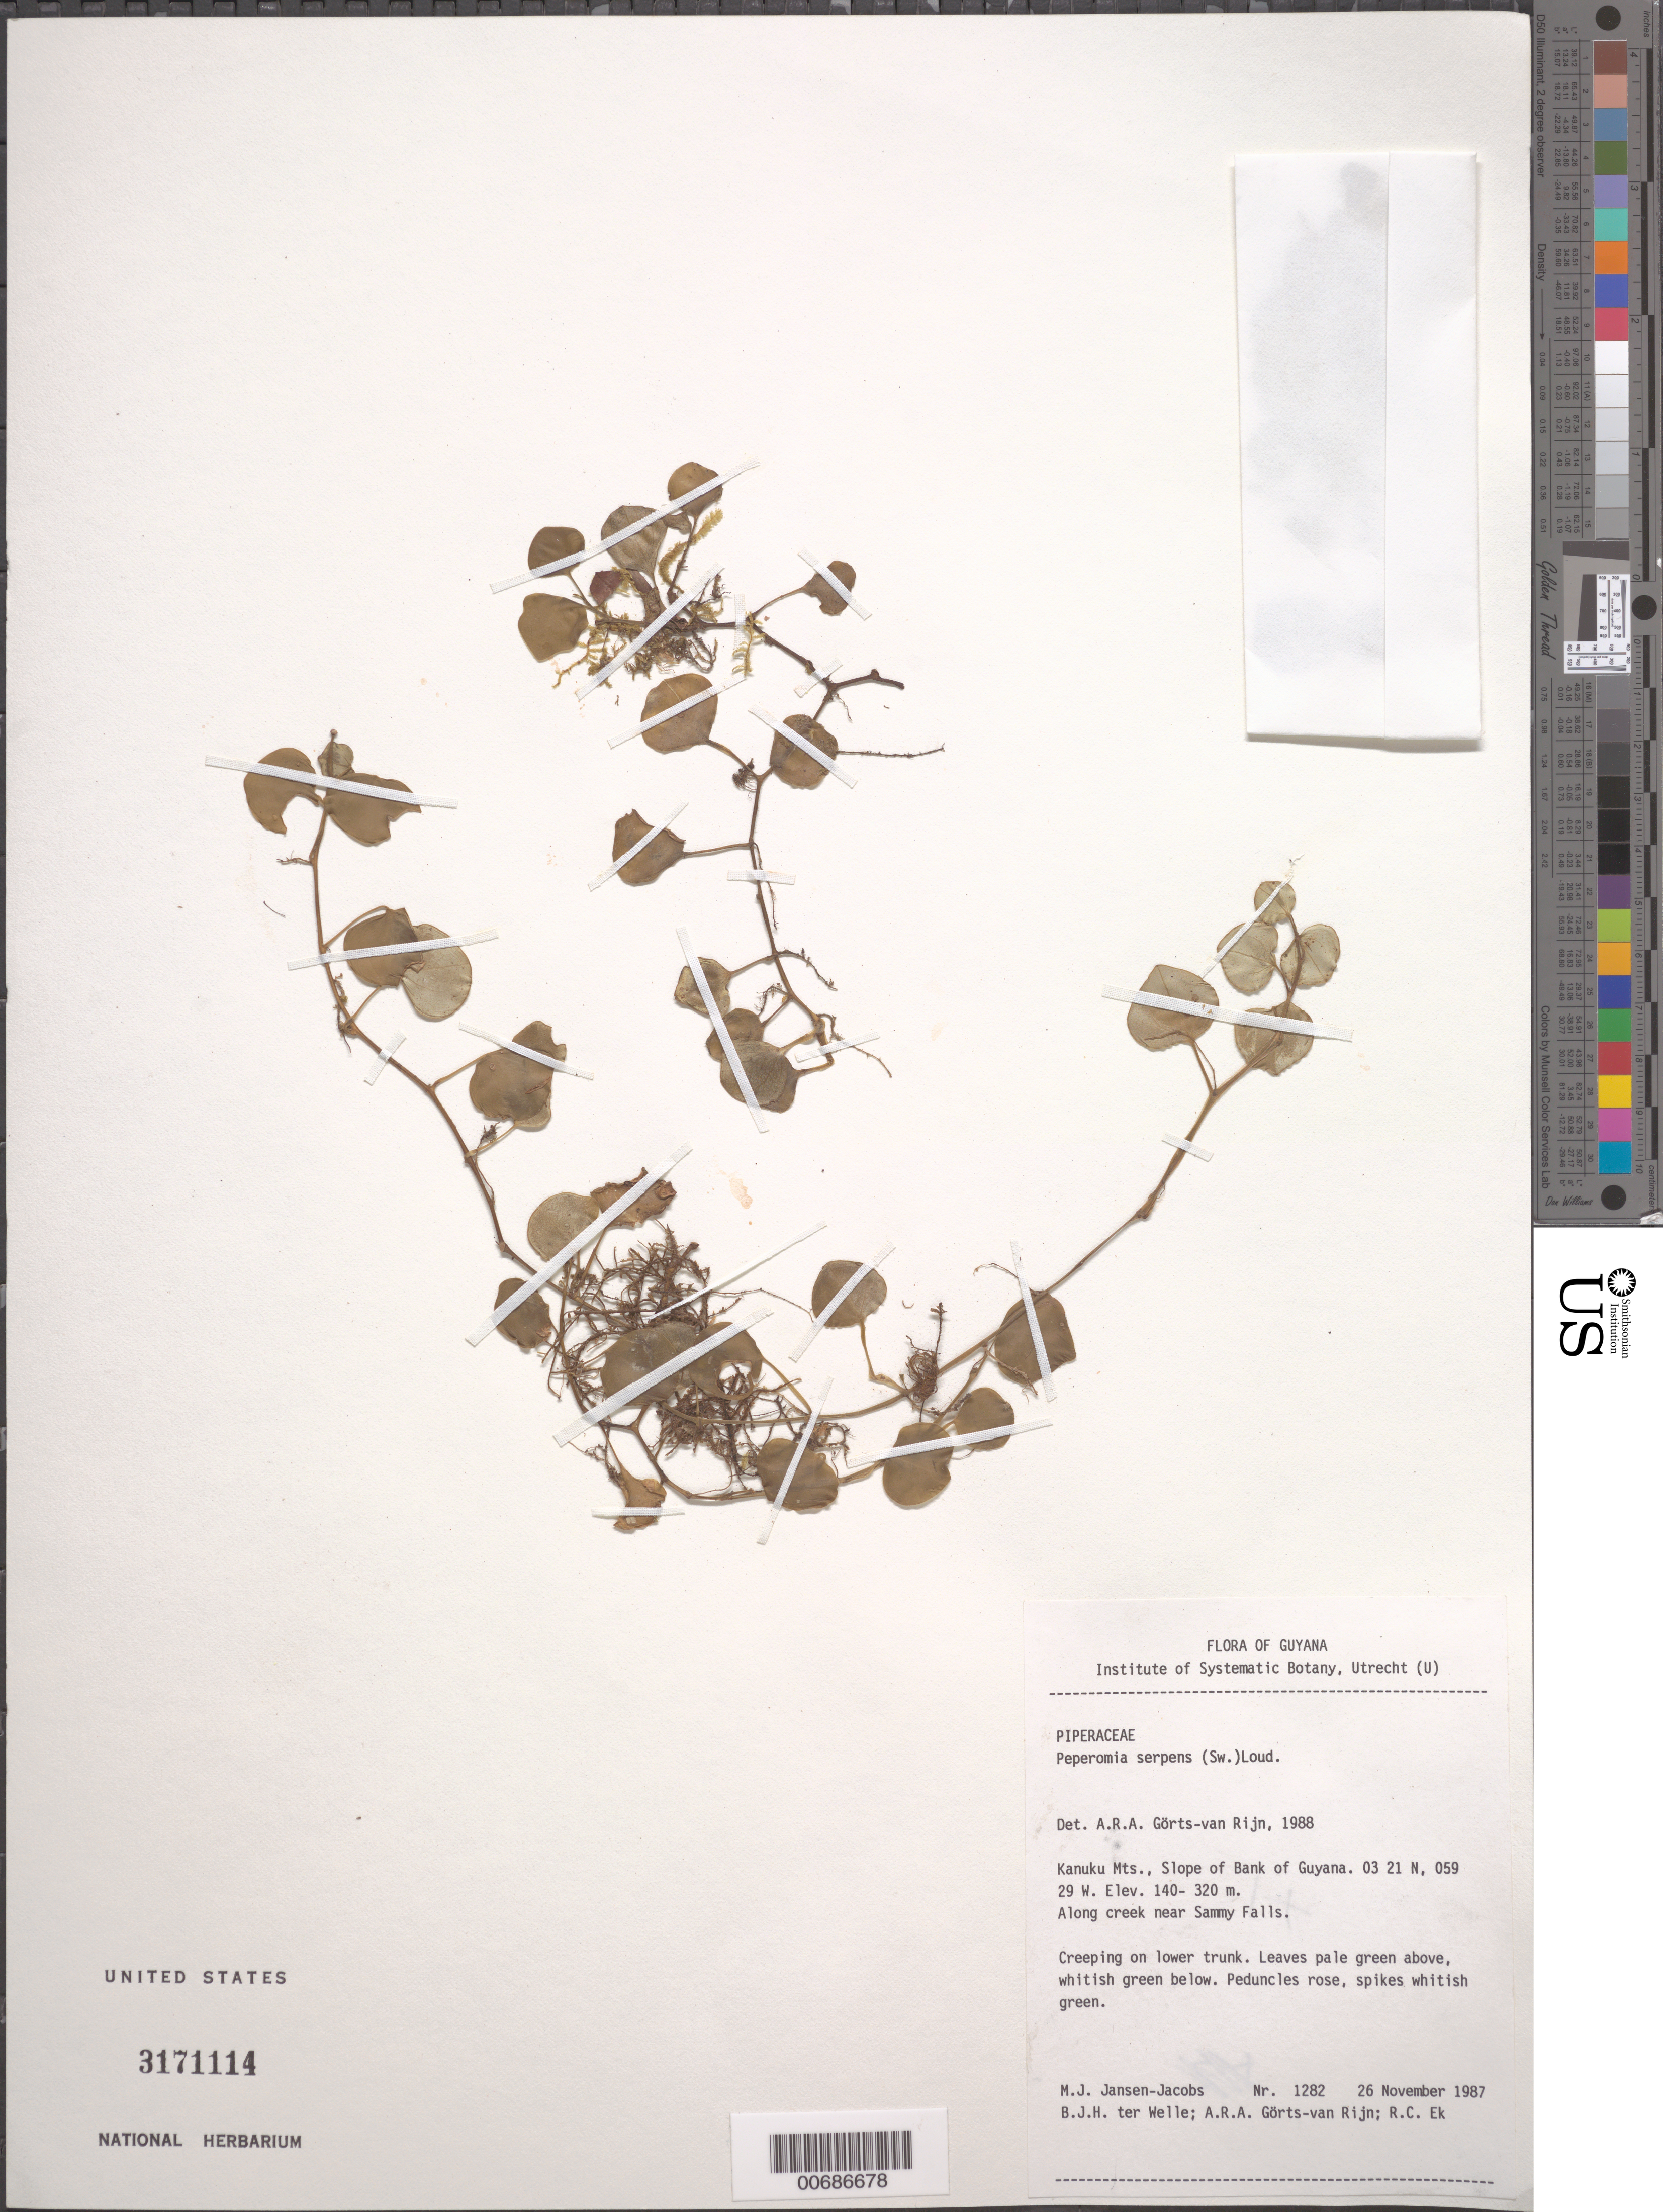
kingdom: Plantae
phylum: Tracheophyta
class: Magnoliopsida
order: Piperales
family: Piperaceae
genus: Peperomia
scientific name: Peperomia serpens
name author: (Sw.) Loudon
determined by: Görts-van Rijn, A. R. A.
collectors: M. J. Jansen-Jacobs, B. Welle, A. .R. A. Görts-van Rijn & R. C. Ek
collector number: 1282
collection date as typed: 26-Nov-87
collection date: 1987-11-26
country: Guyana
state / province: U. Takutu-U. Essequibo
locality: Sammy Falls, near, slope of Bank of Guyana, Kanuku Mts.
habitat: Along creek. Creeping on lower trunk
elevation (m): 140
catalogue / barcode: US 3171114